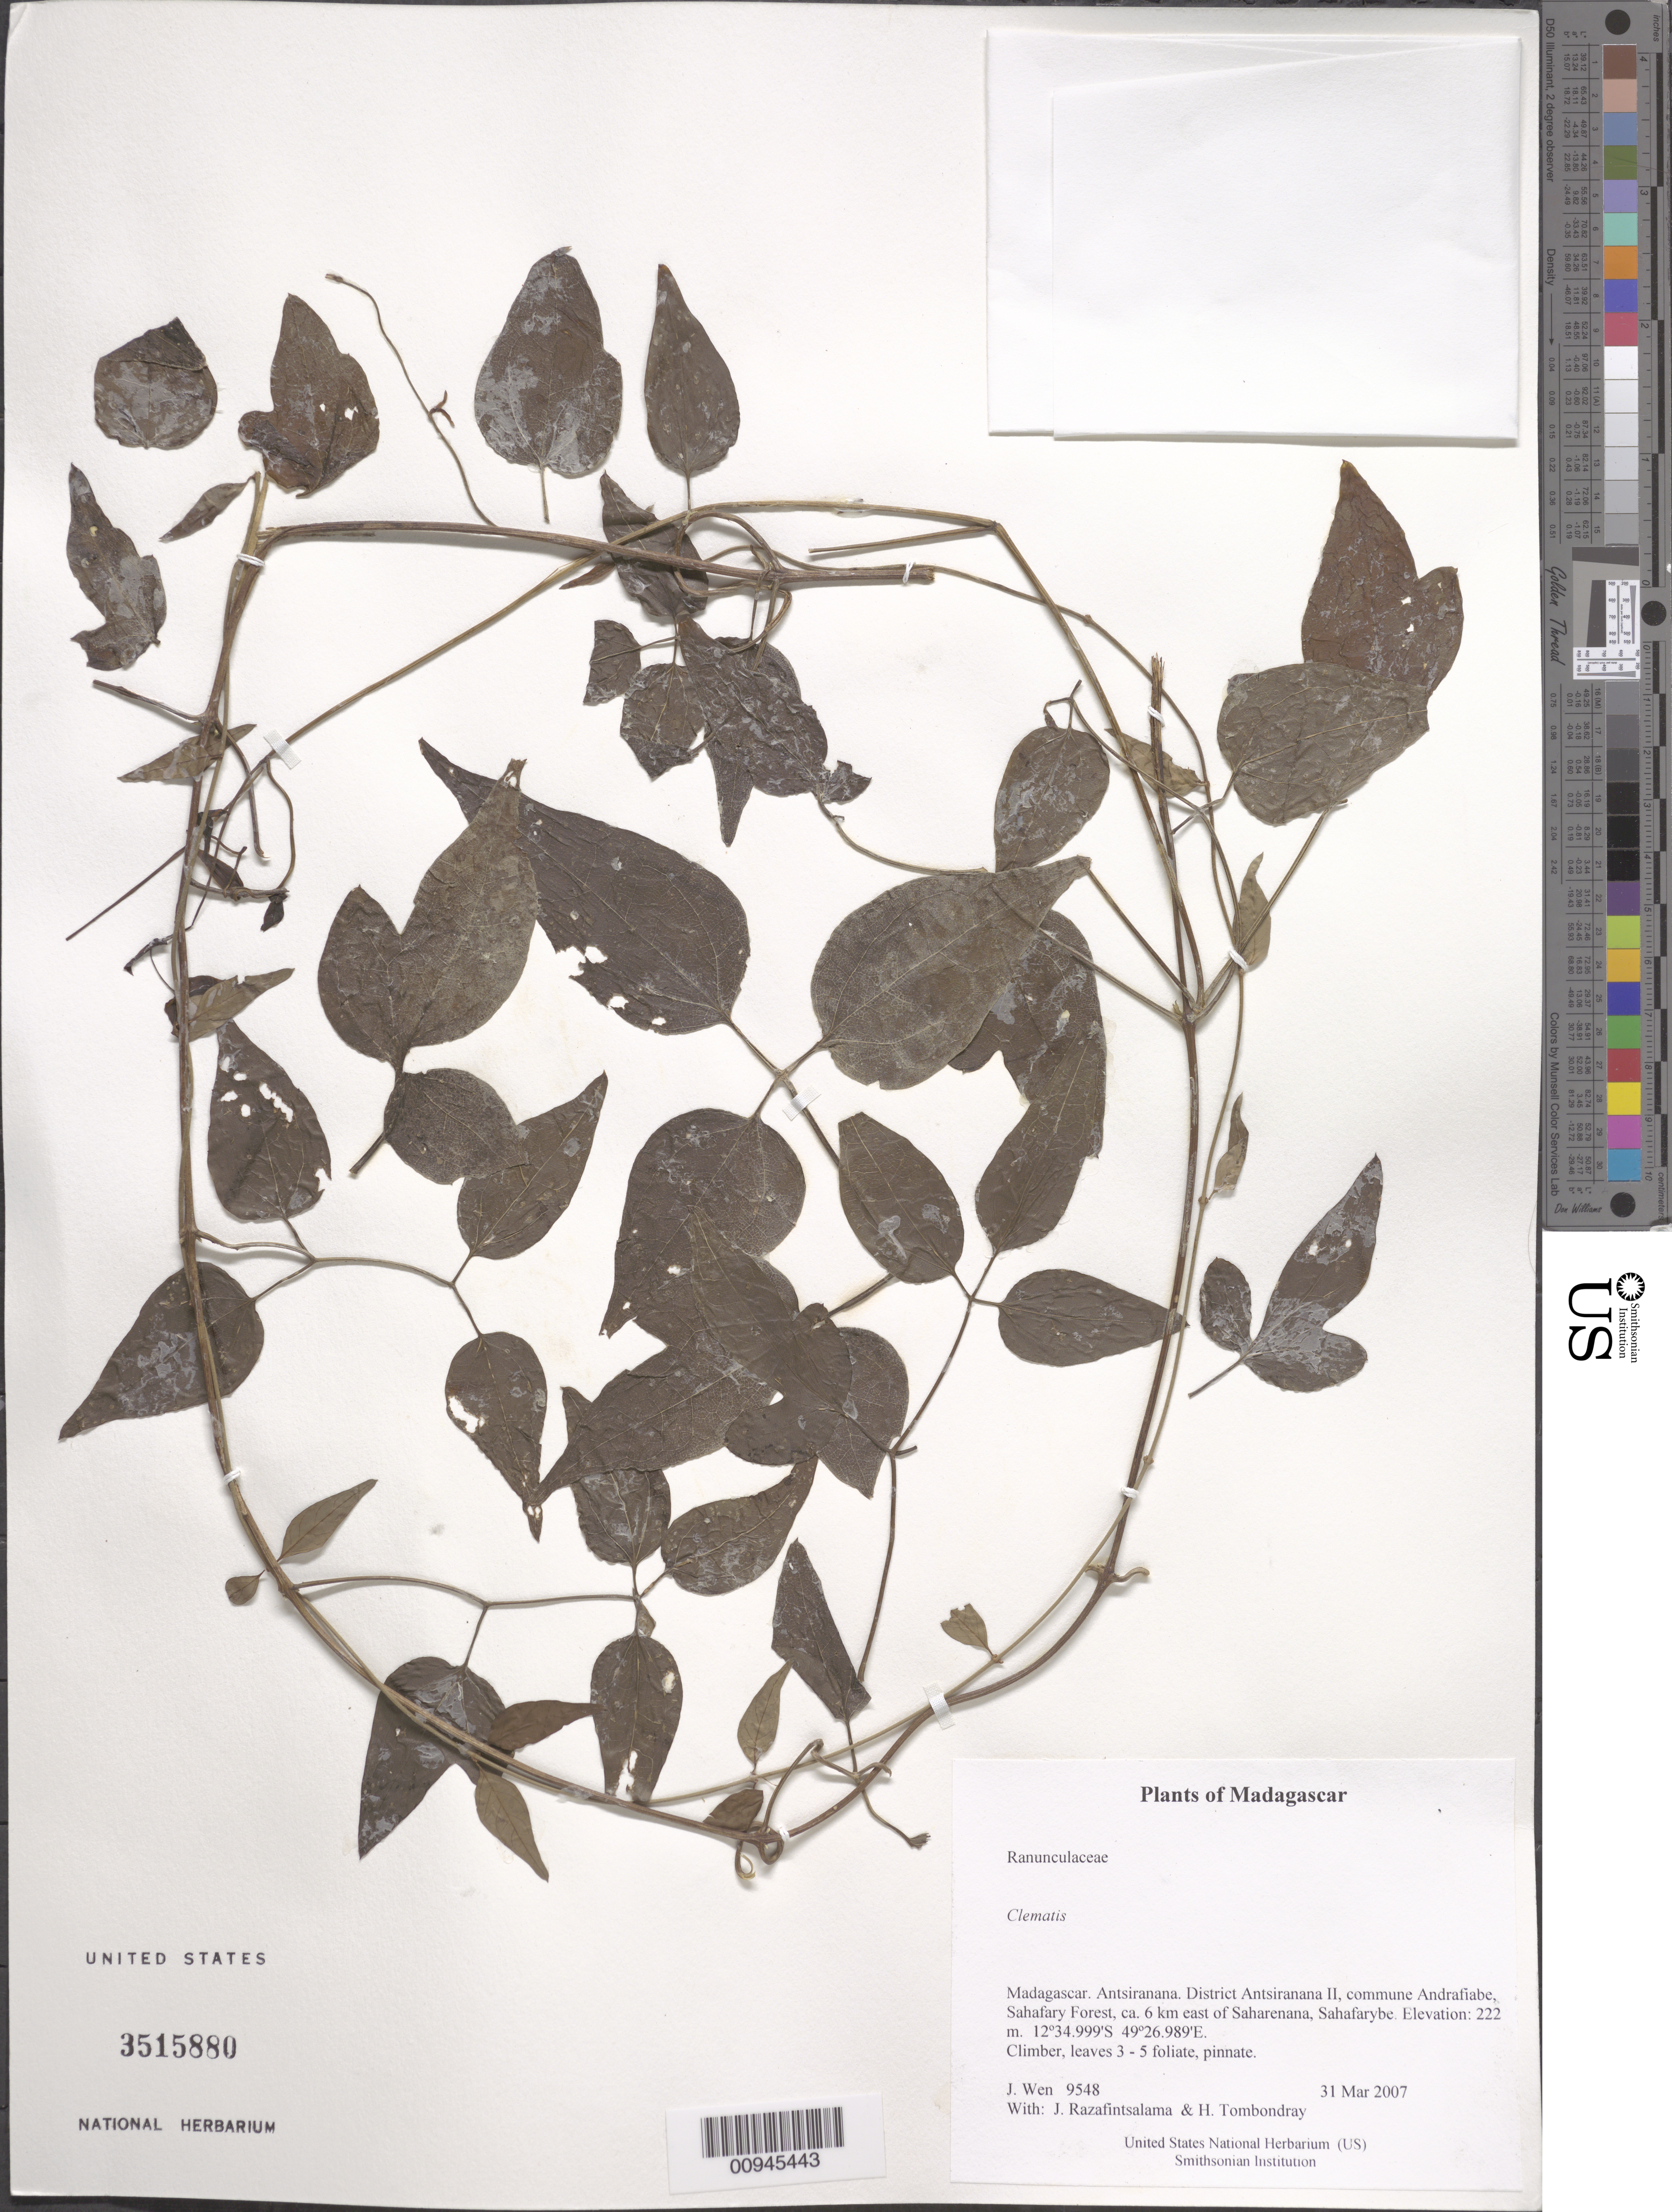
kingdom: Plantae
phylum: Tracheophyta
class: Magnoliopsida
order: Ranunculales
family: Ranunculaceae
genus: Clematis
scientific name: Clematis sp.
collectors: J. Wen, J. Razafintsalama & H. Tombondray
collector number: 9548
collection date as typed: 31 Mar 2007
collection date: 2007-03-31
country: Madagascar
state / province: Diana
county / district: Antsiranana II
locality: District Antsiranana II, commune Andrafiabe, Sahafary Forest, ca. 6 km east of Saharenana, Sahafarybe.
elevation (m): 222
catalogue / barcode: US 3515880